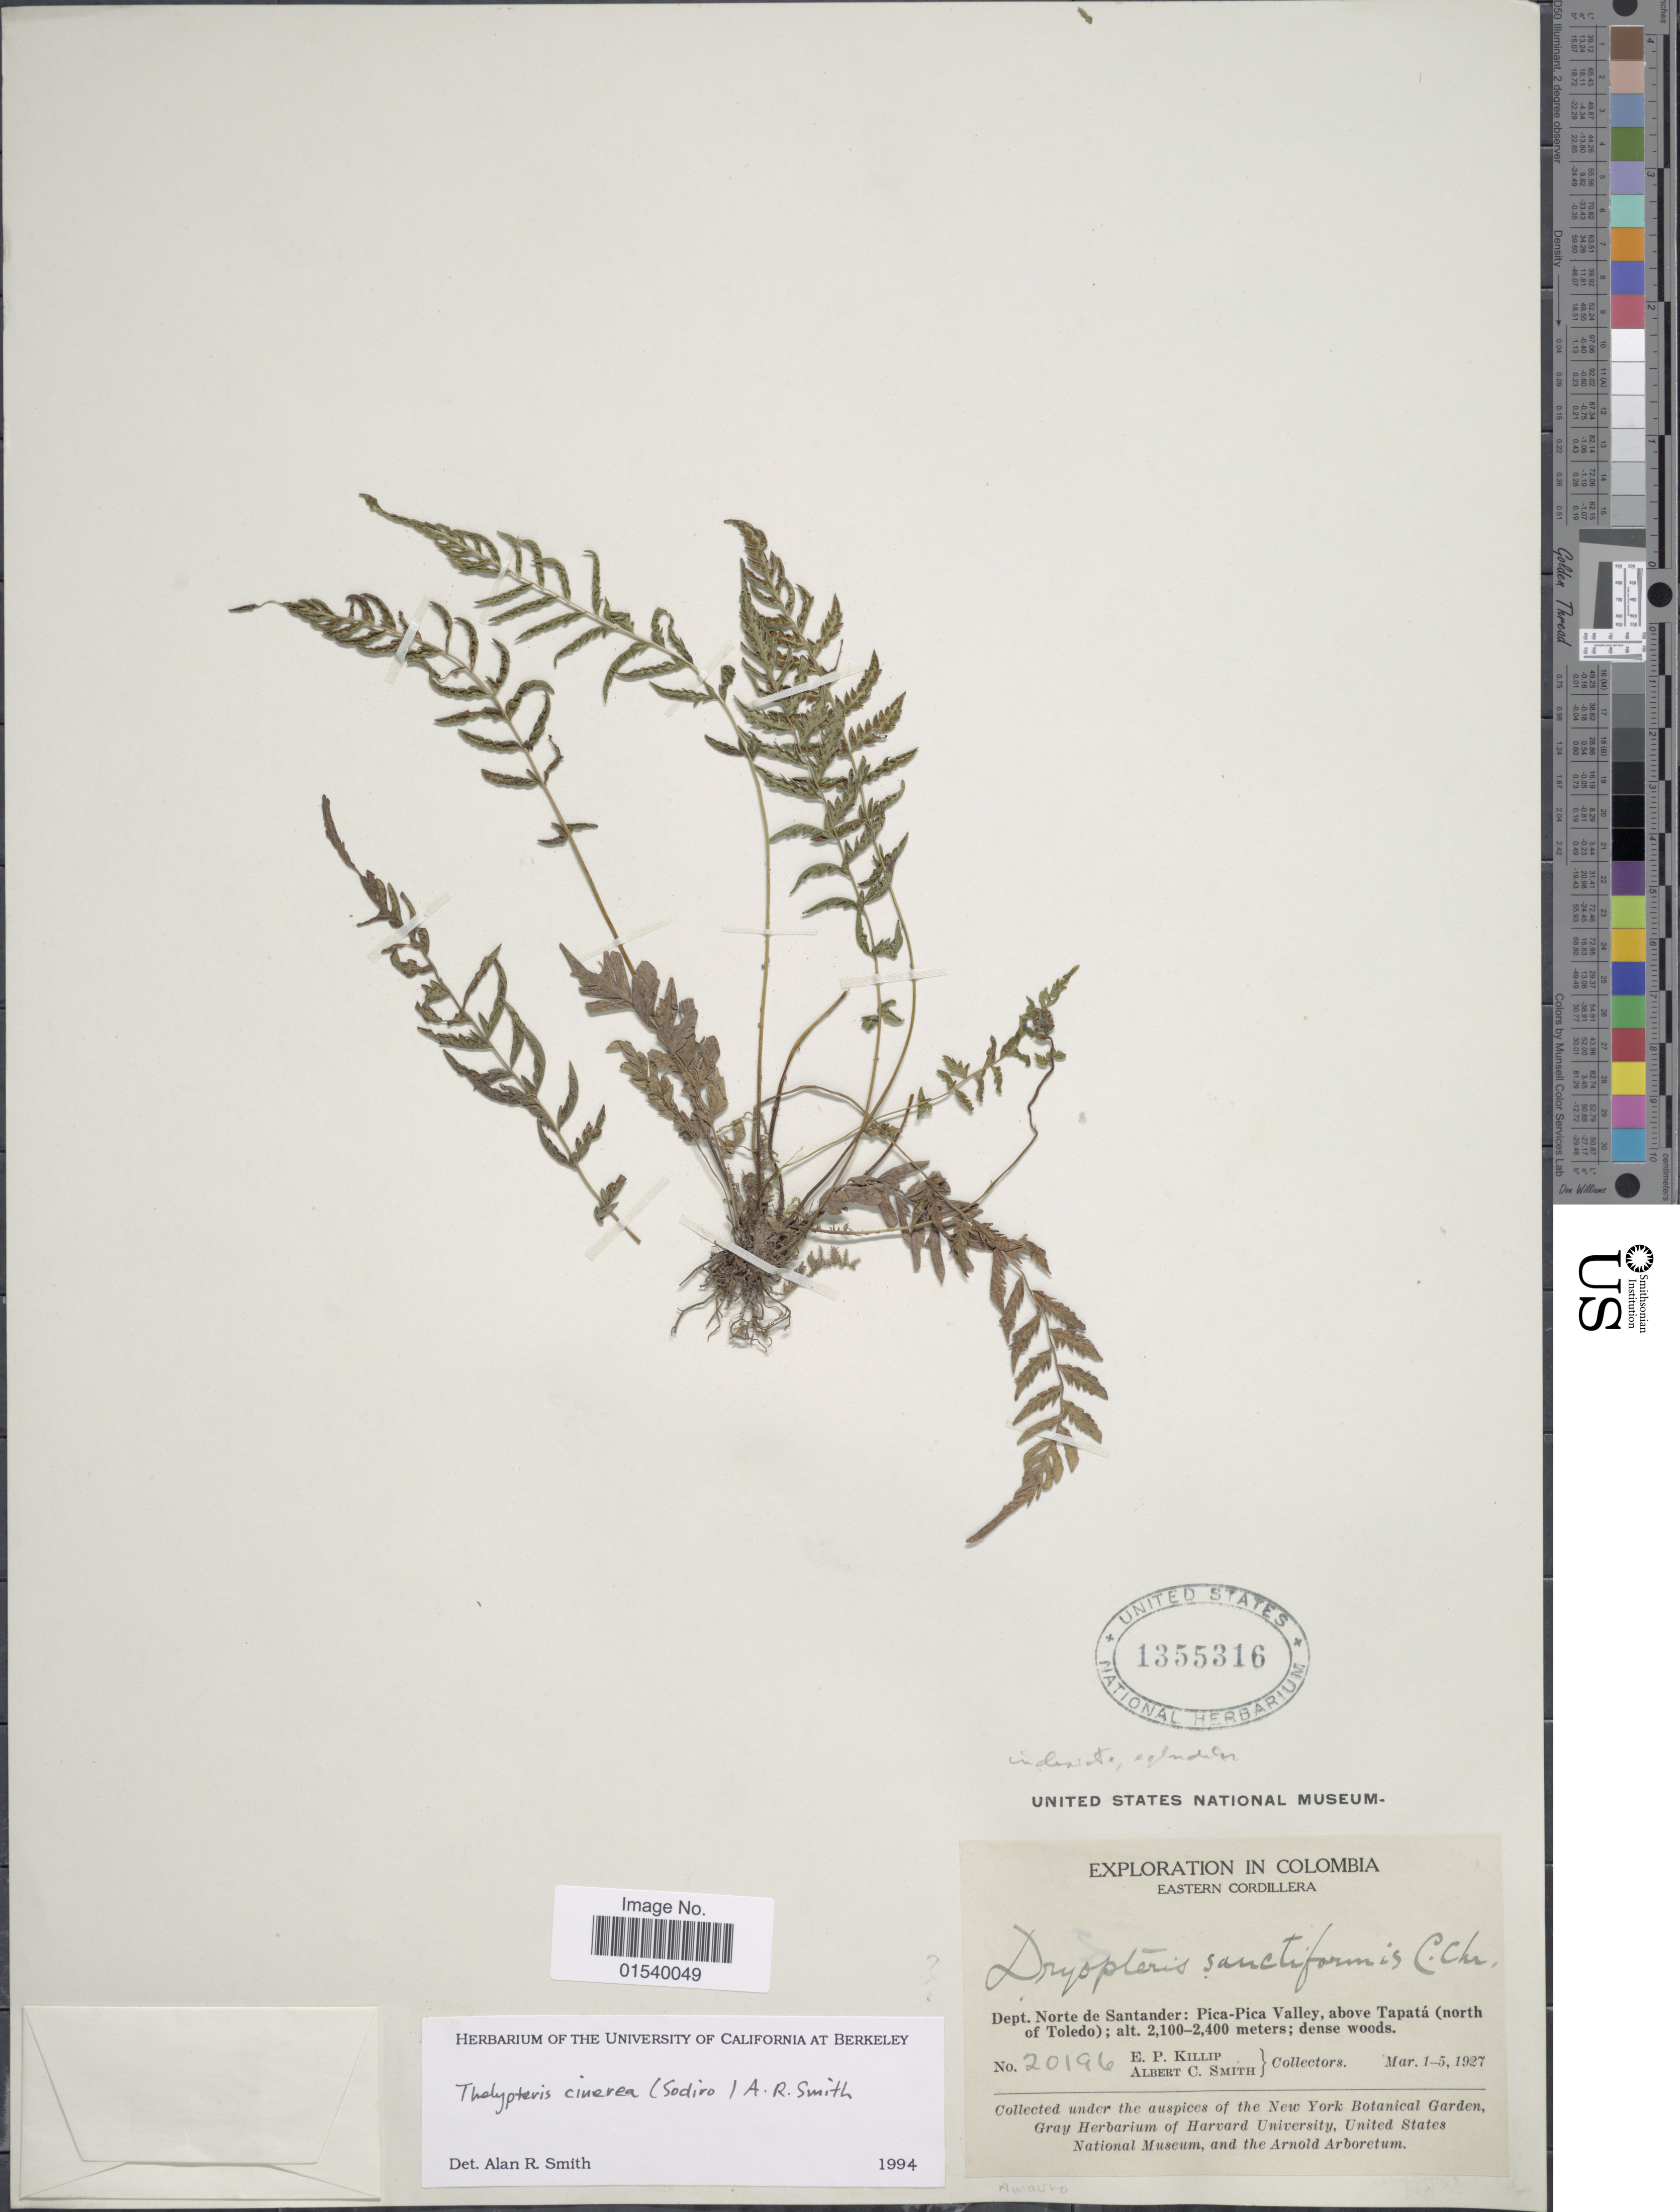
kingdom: Plantae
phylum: Tracheophyta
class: Polypodiopsida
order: Polypodiales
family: Thelypteridaceae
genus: Amauropelta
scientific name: Amauropelta cinerea (Sodiro) comb. nov., ined. 2015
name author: (Sodiro)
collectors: E. P. Killip & A. C. Smith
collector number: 20196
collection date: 1927-03-01/1927-03-05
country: Colombia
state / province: Norte de Santander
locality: Eastern Cordillera, Dept. Norte de Santander: Pica-Pica Valley, above Tapatá (north of Toledo)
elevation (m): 2100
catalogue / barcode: US 1355316